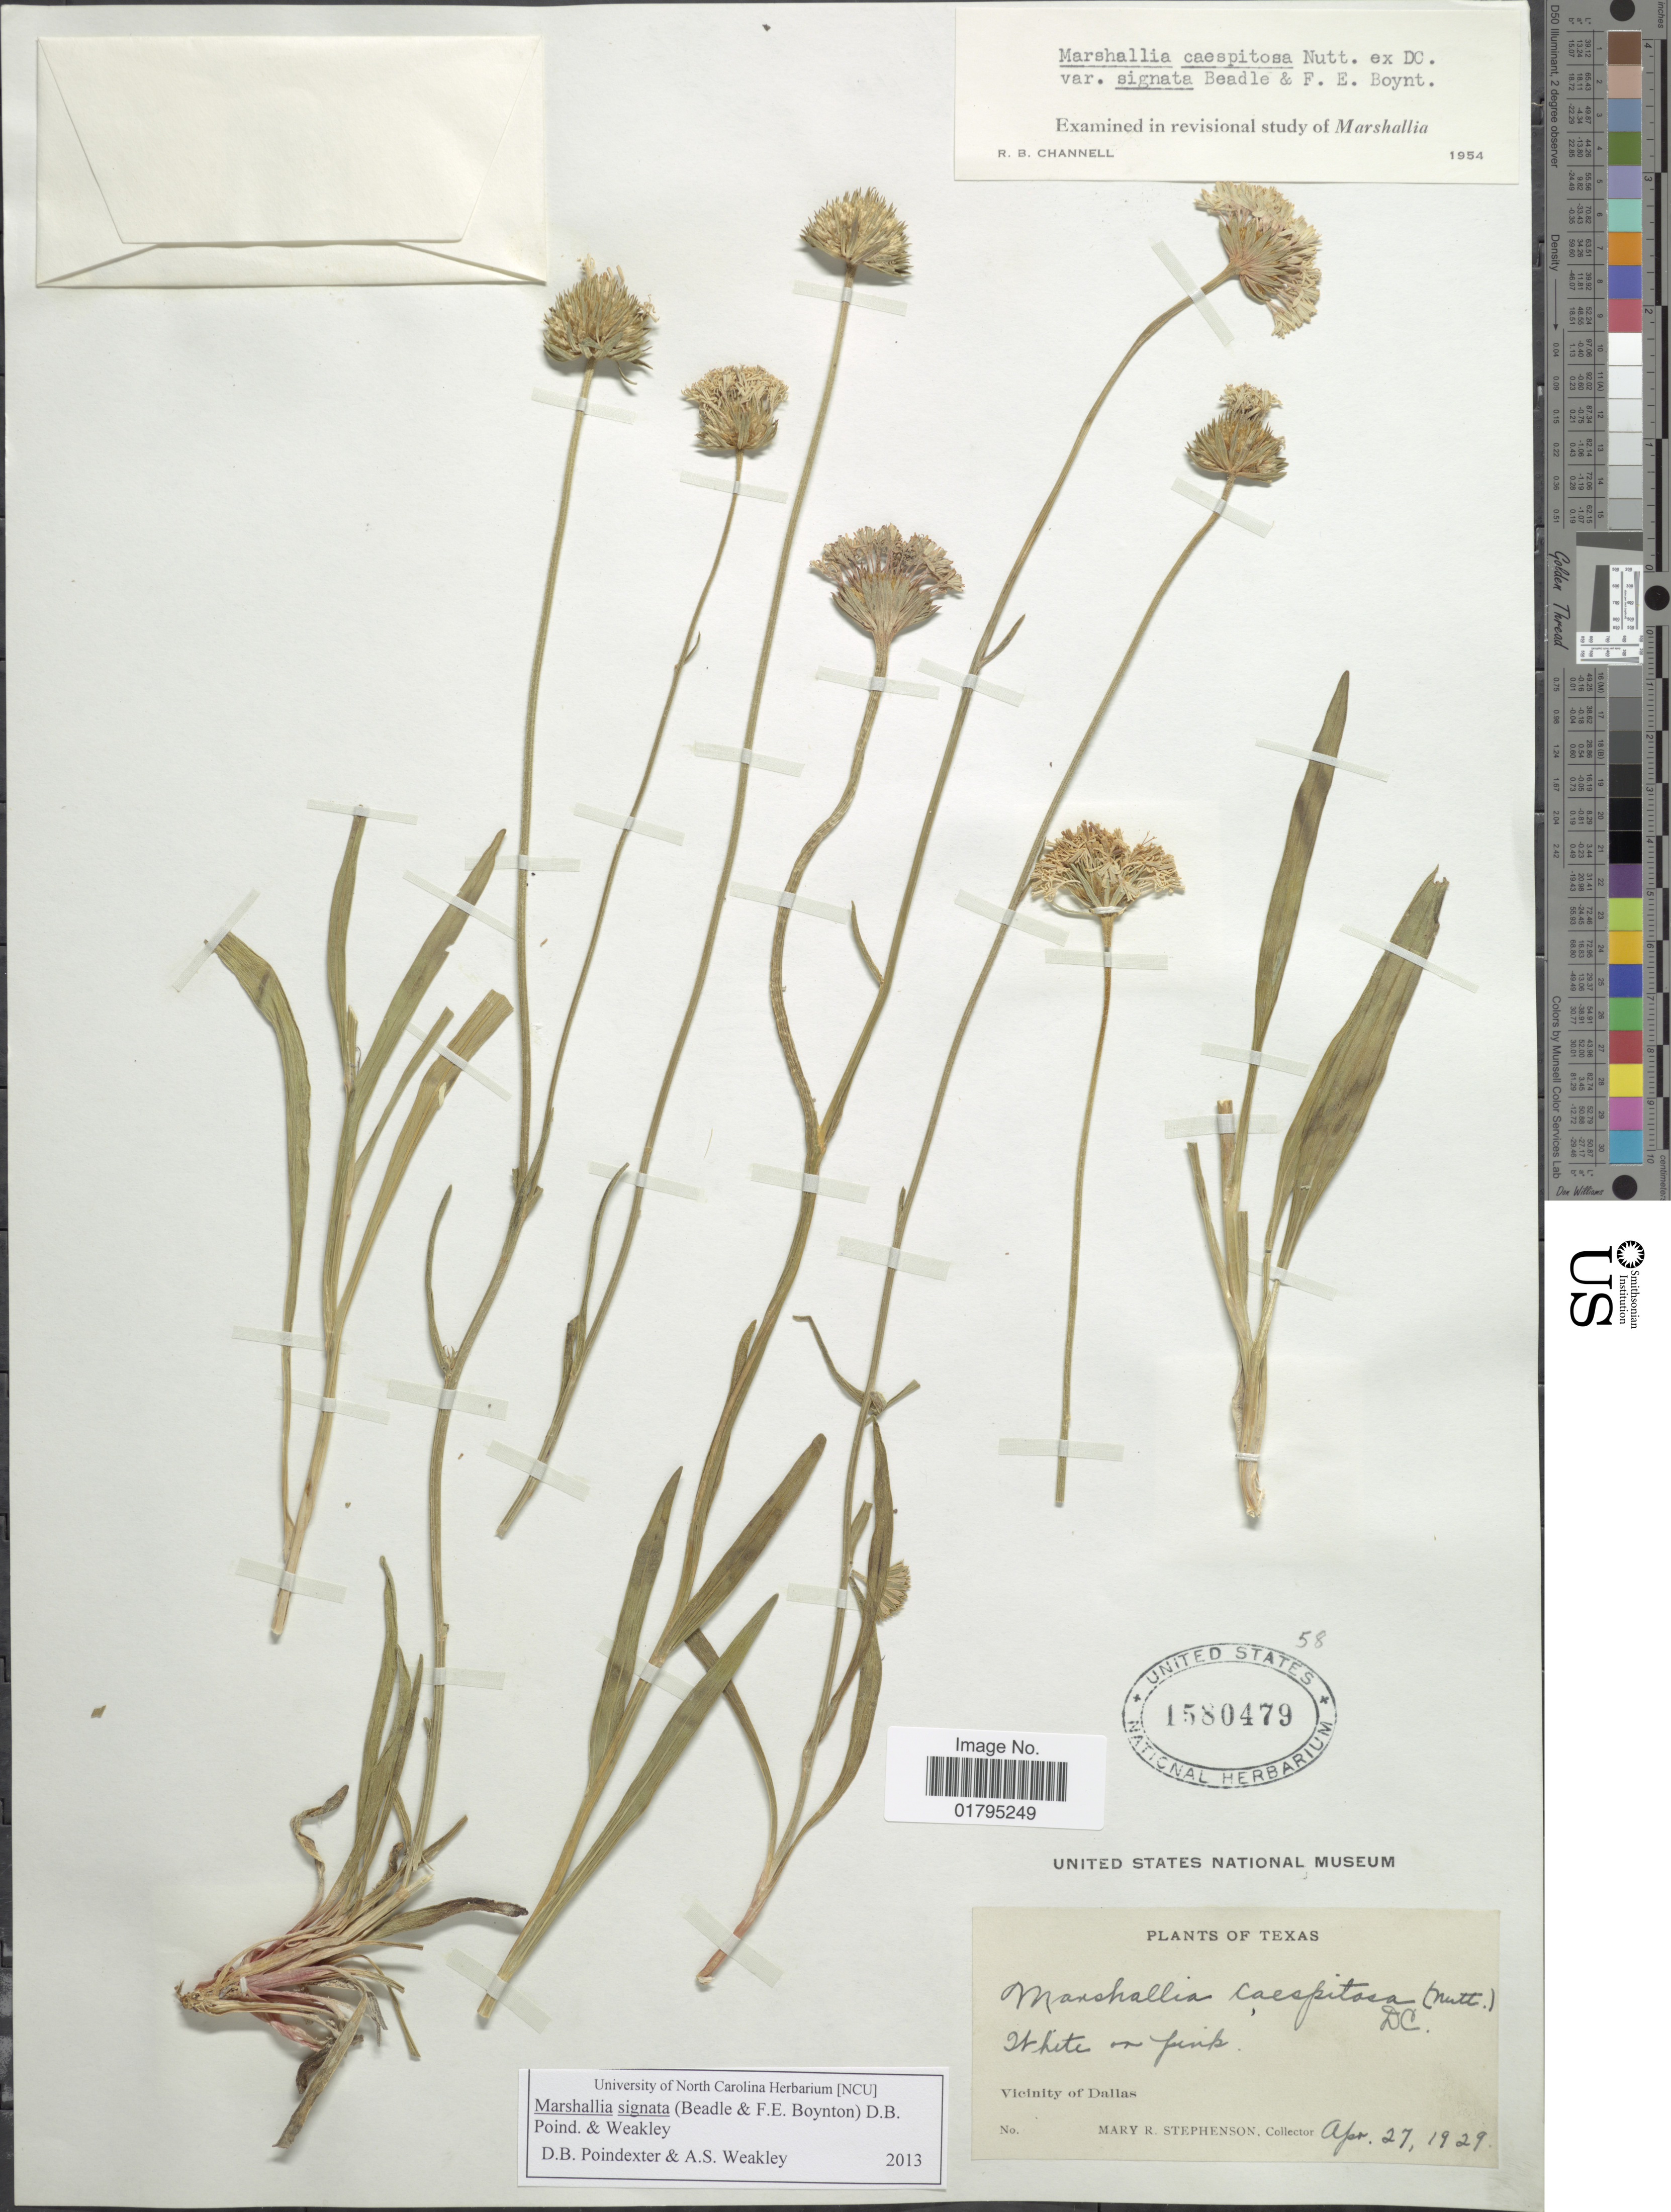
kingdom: Plantae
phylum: Tracheophyta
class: Magnoliopsida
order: Asterales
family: Asteraceae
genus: Marshallia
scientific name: Marshallia caespitosa var. signata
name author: Beadle & F.E. Boynton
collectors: M. Stephenson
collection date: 1929-04-27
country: United States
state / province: Texas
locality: Texas, Vicinity of Dallas.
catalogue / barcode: US 1580479